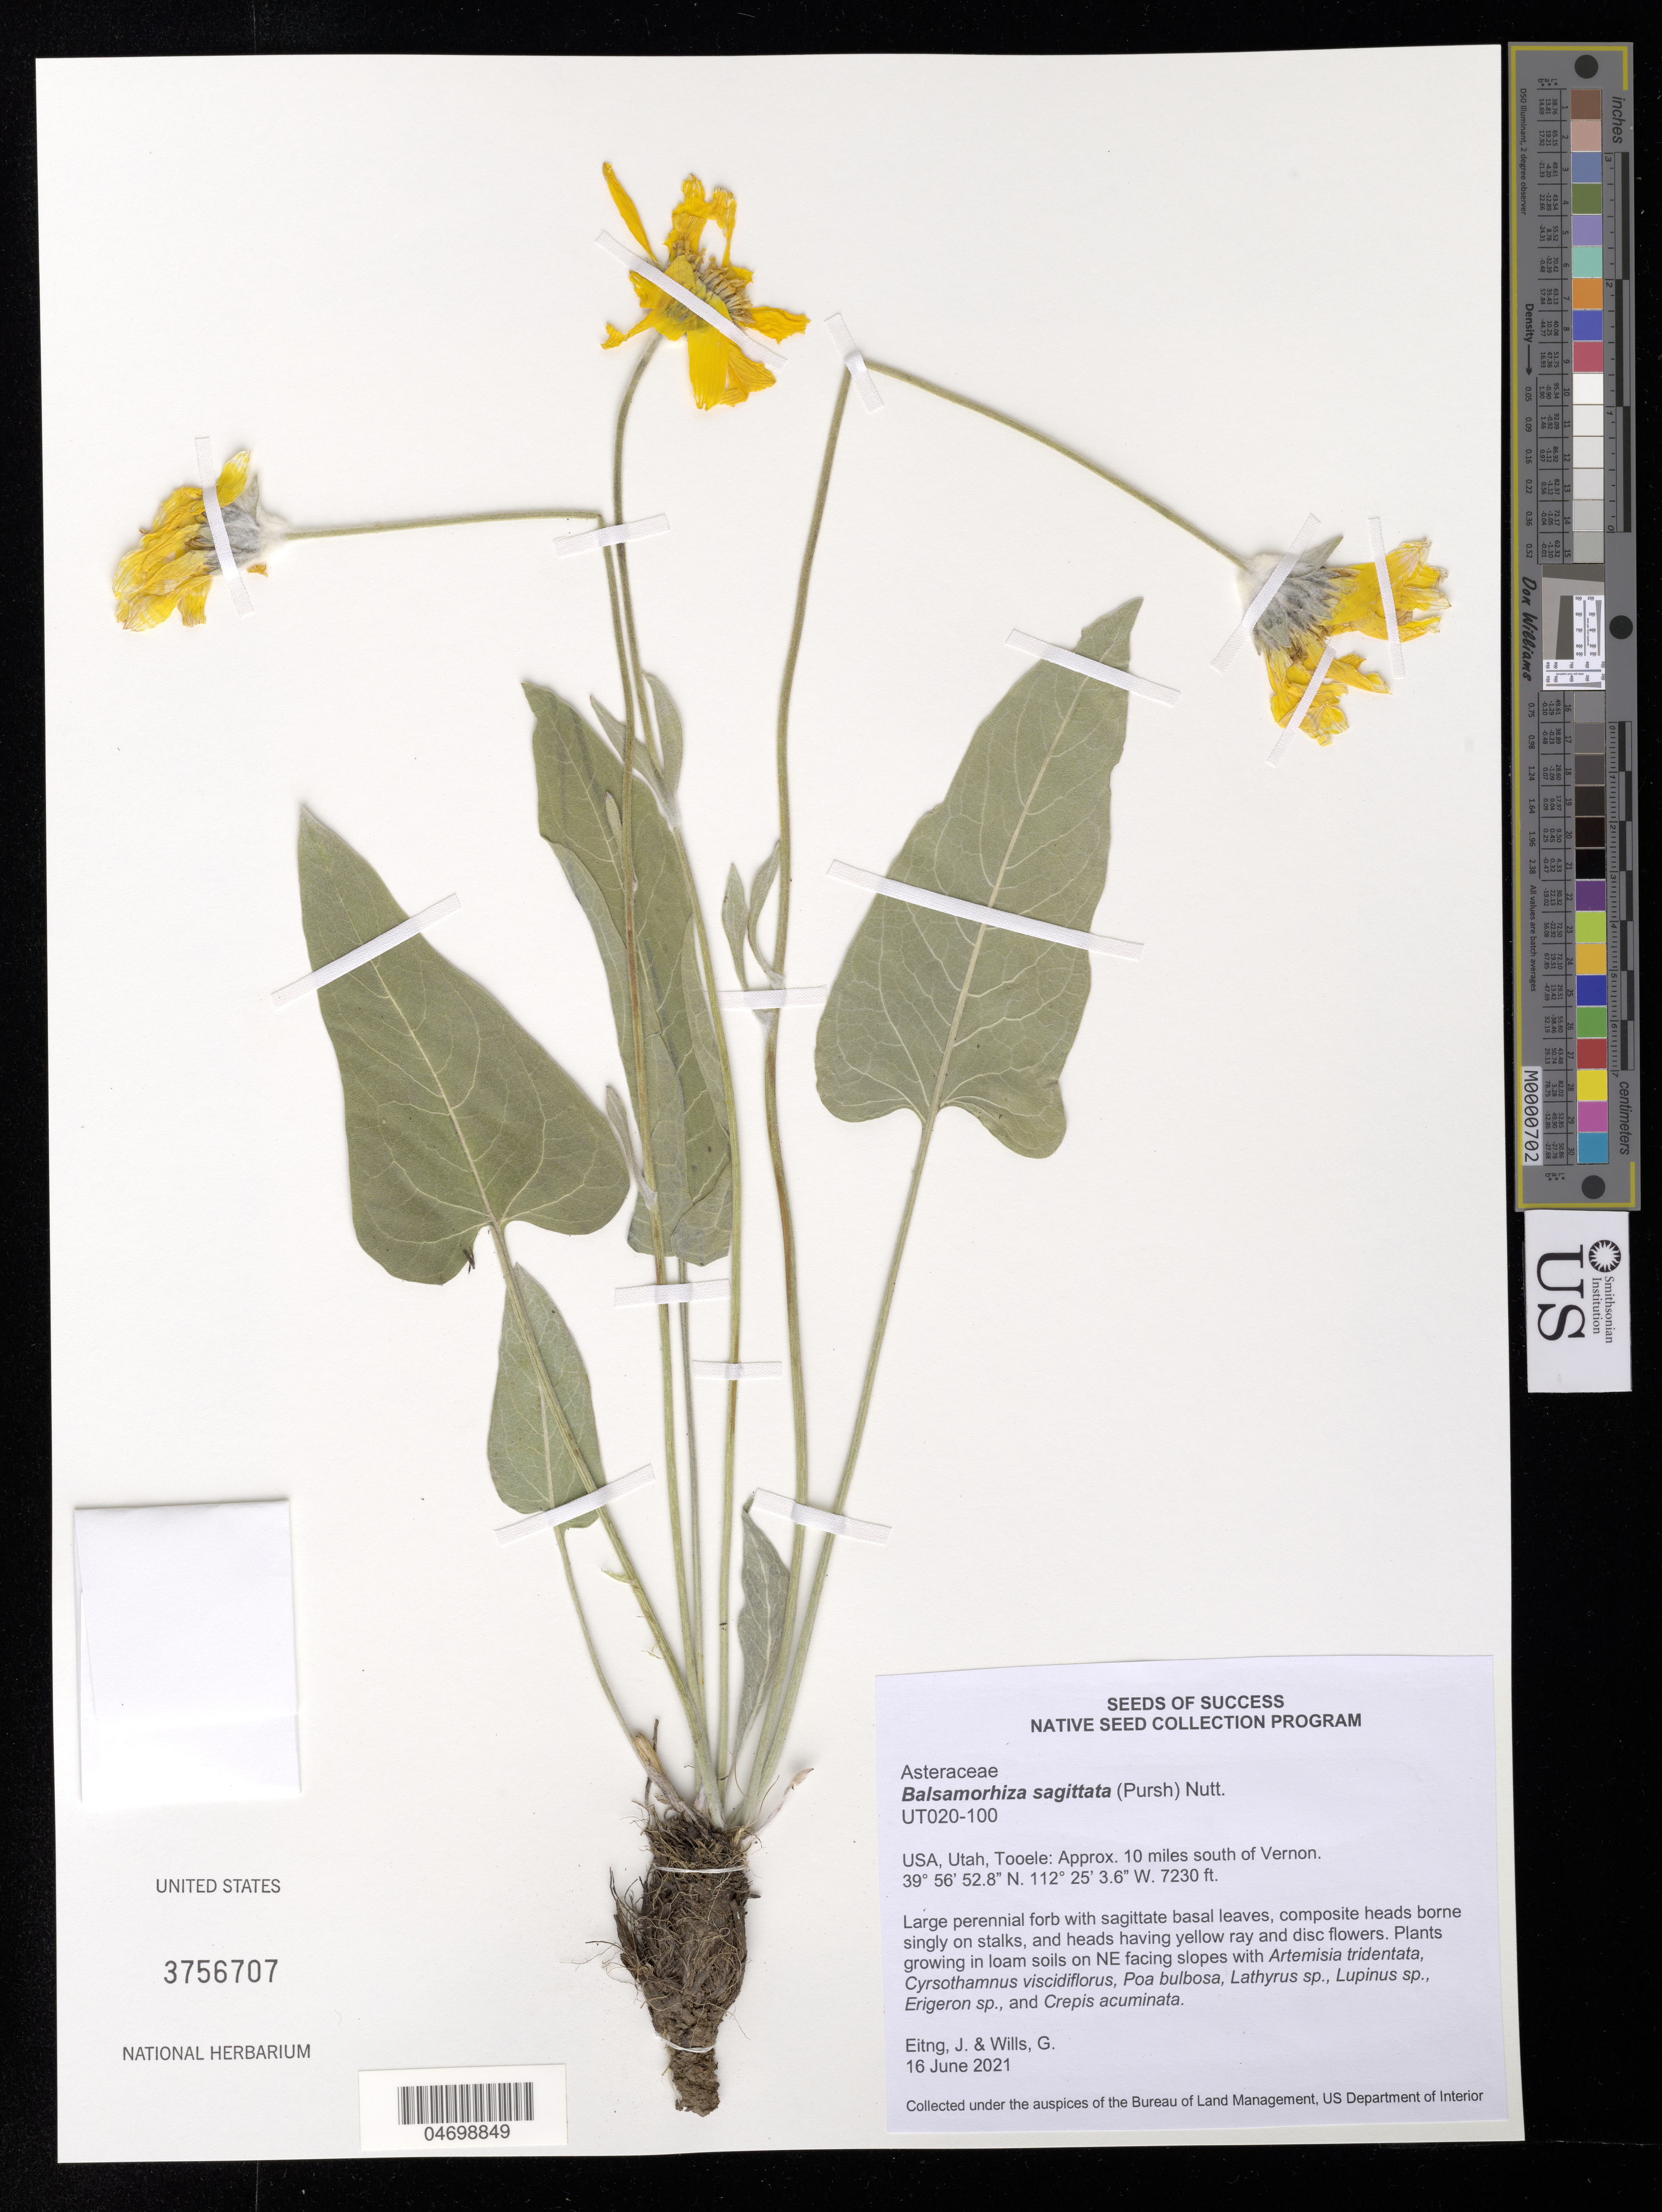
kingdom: Plantae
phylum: Tracheophyta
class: Magnoliopsida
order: Asterales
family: Asteraceae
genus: Balsamorhiza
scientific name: Balsamorhiza sagittata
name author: (Pursh) Nutt.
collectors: J. Eiting & G. Wills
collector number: UT020-100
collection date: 2021-06-16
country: United States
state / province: Utah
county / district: Tooele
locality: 10 mi. S of Vernon.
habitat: Loam soils. With Artemisia tridentata, Lupinus sp., Erigeron sp., etc.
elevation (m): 2204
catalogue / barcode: US 3756707